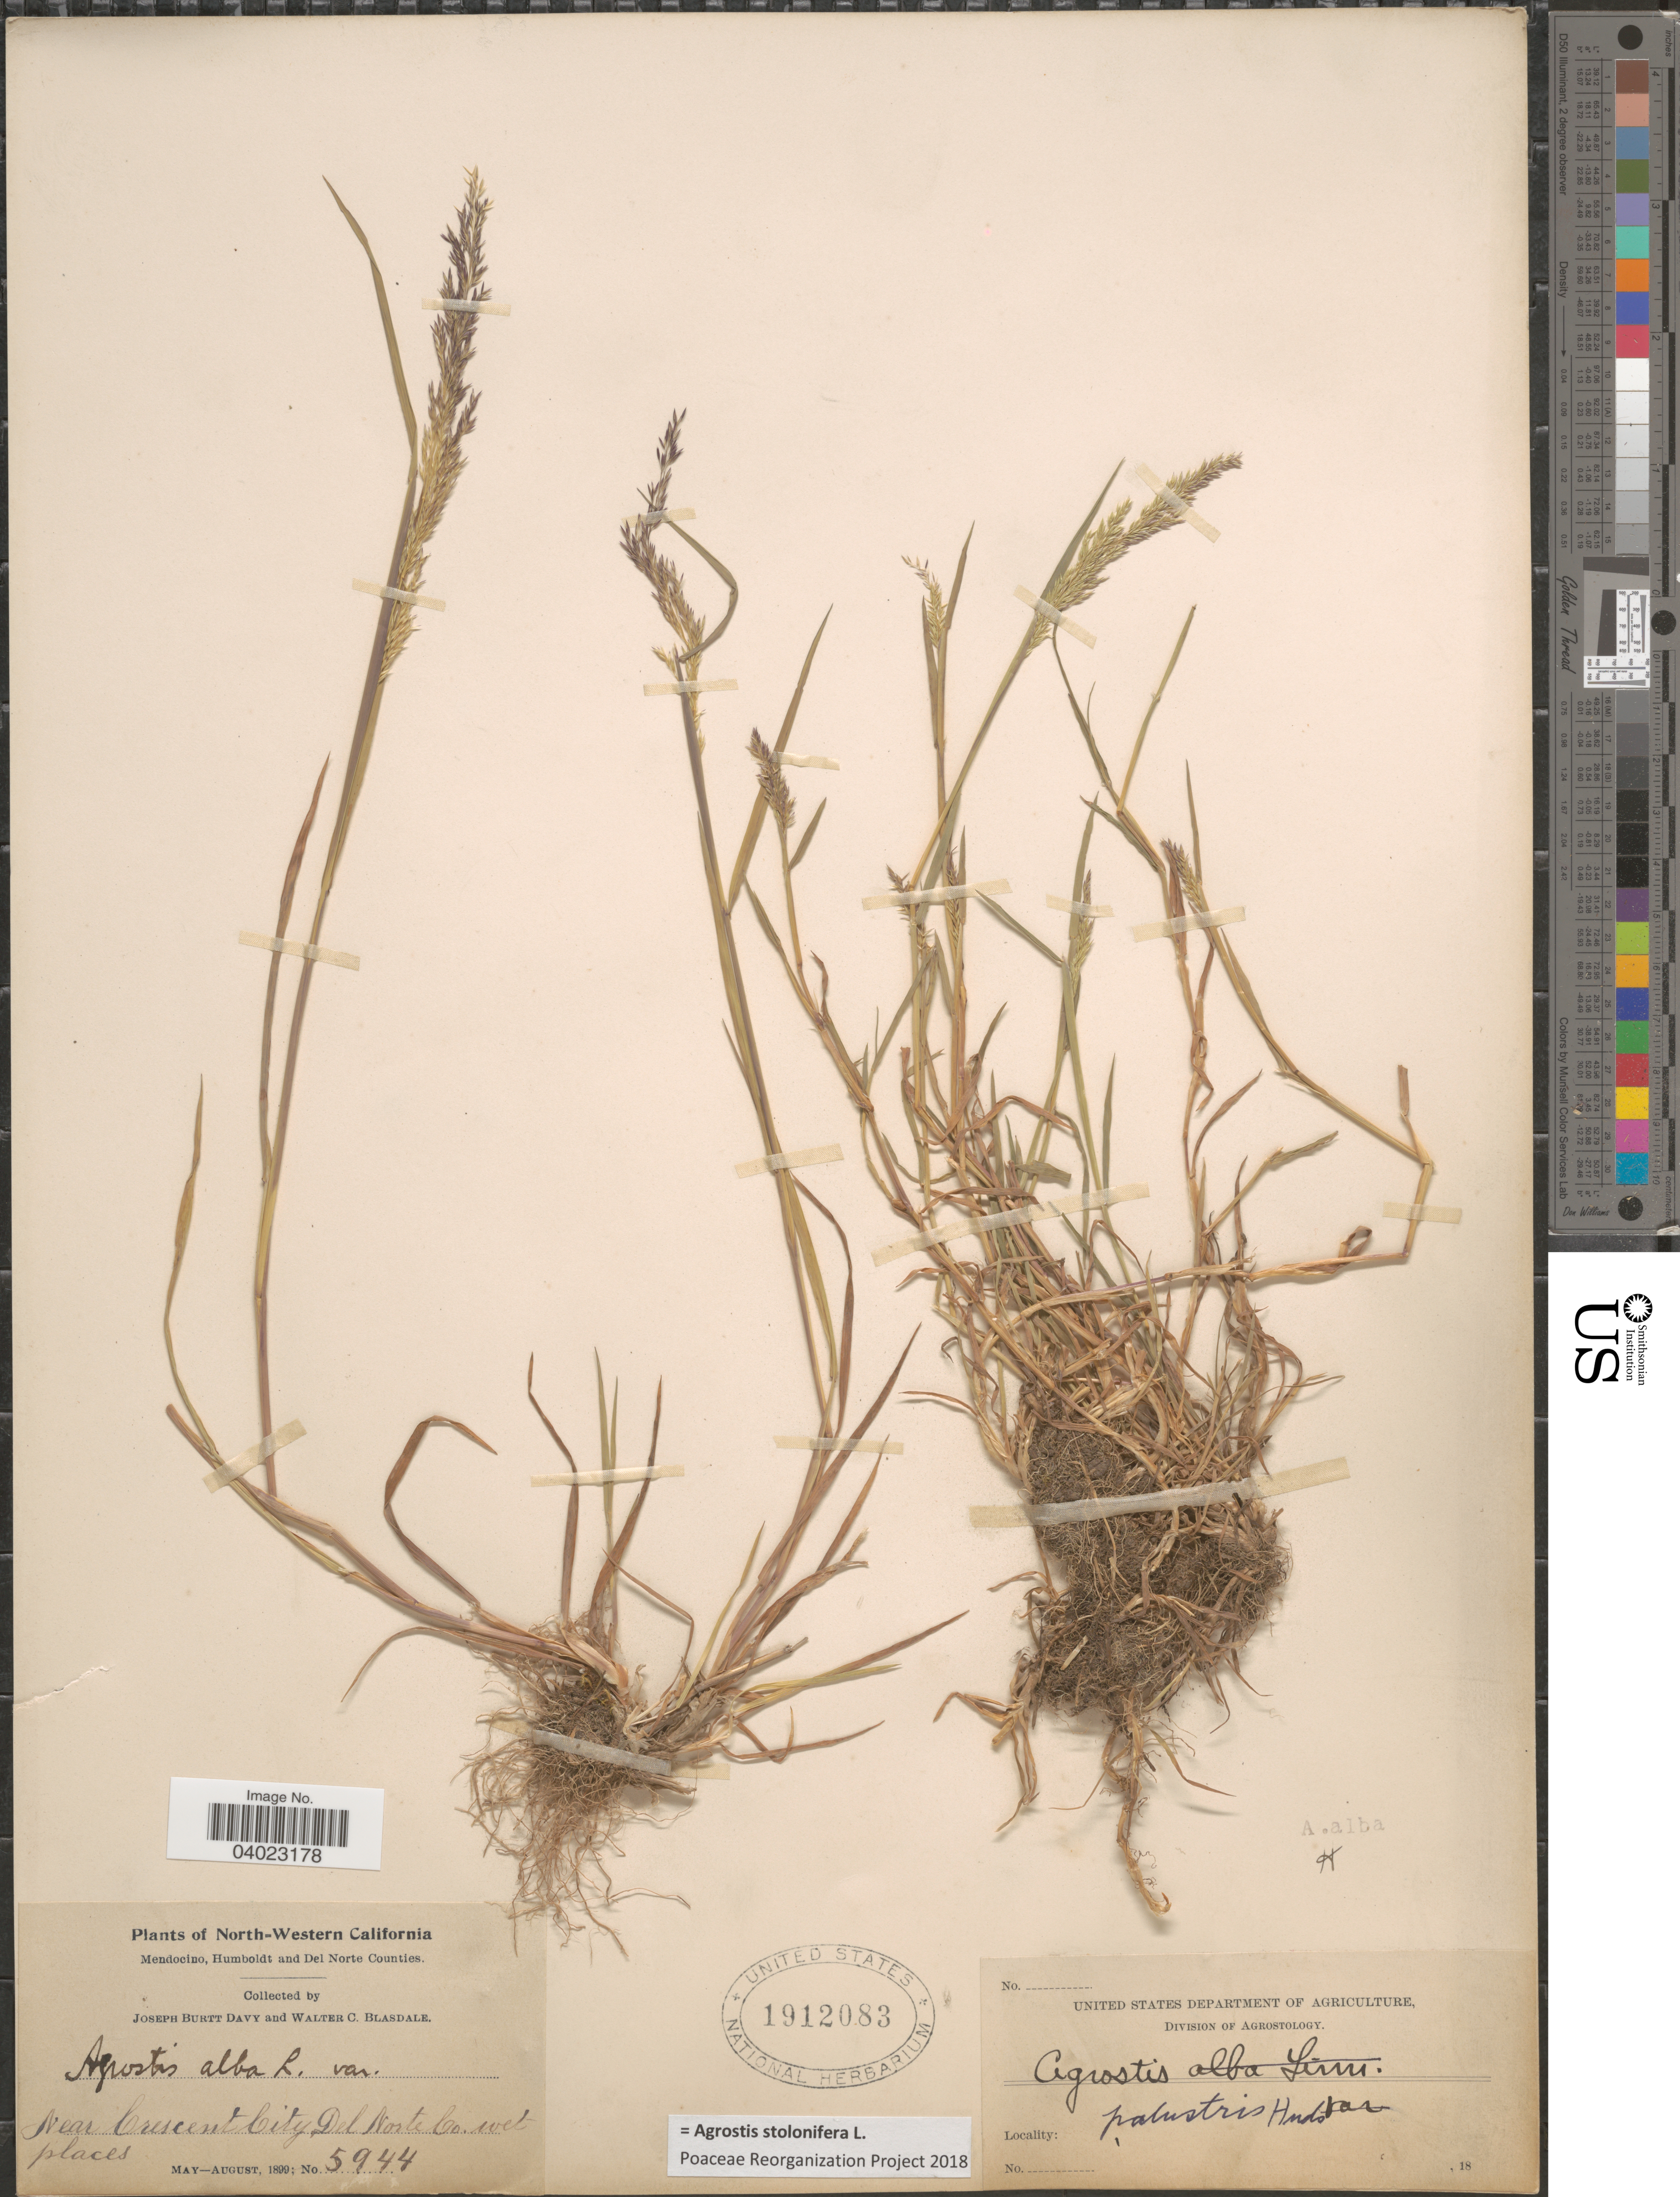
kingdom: Plantae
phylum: Tracheophyta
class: Liliopsida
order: Poales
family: Poaceae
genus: Agrostis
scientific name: Agrostis stolonifera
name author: L.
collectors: J. Burtt Davy & W. Blasdale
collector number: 5944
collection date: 1899-05/1899-08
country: United States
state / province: California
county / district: Del Norte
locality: North-Western California. Near Crescent City, Del Norte Co. Wet places.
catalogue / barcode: US 1912083